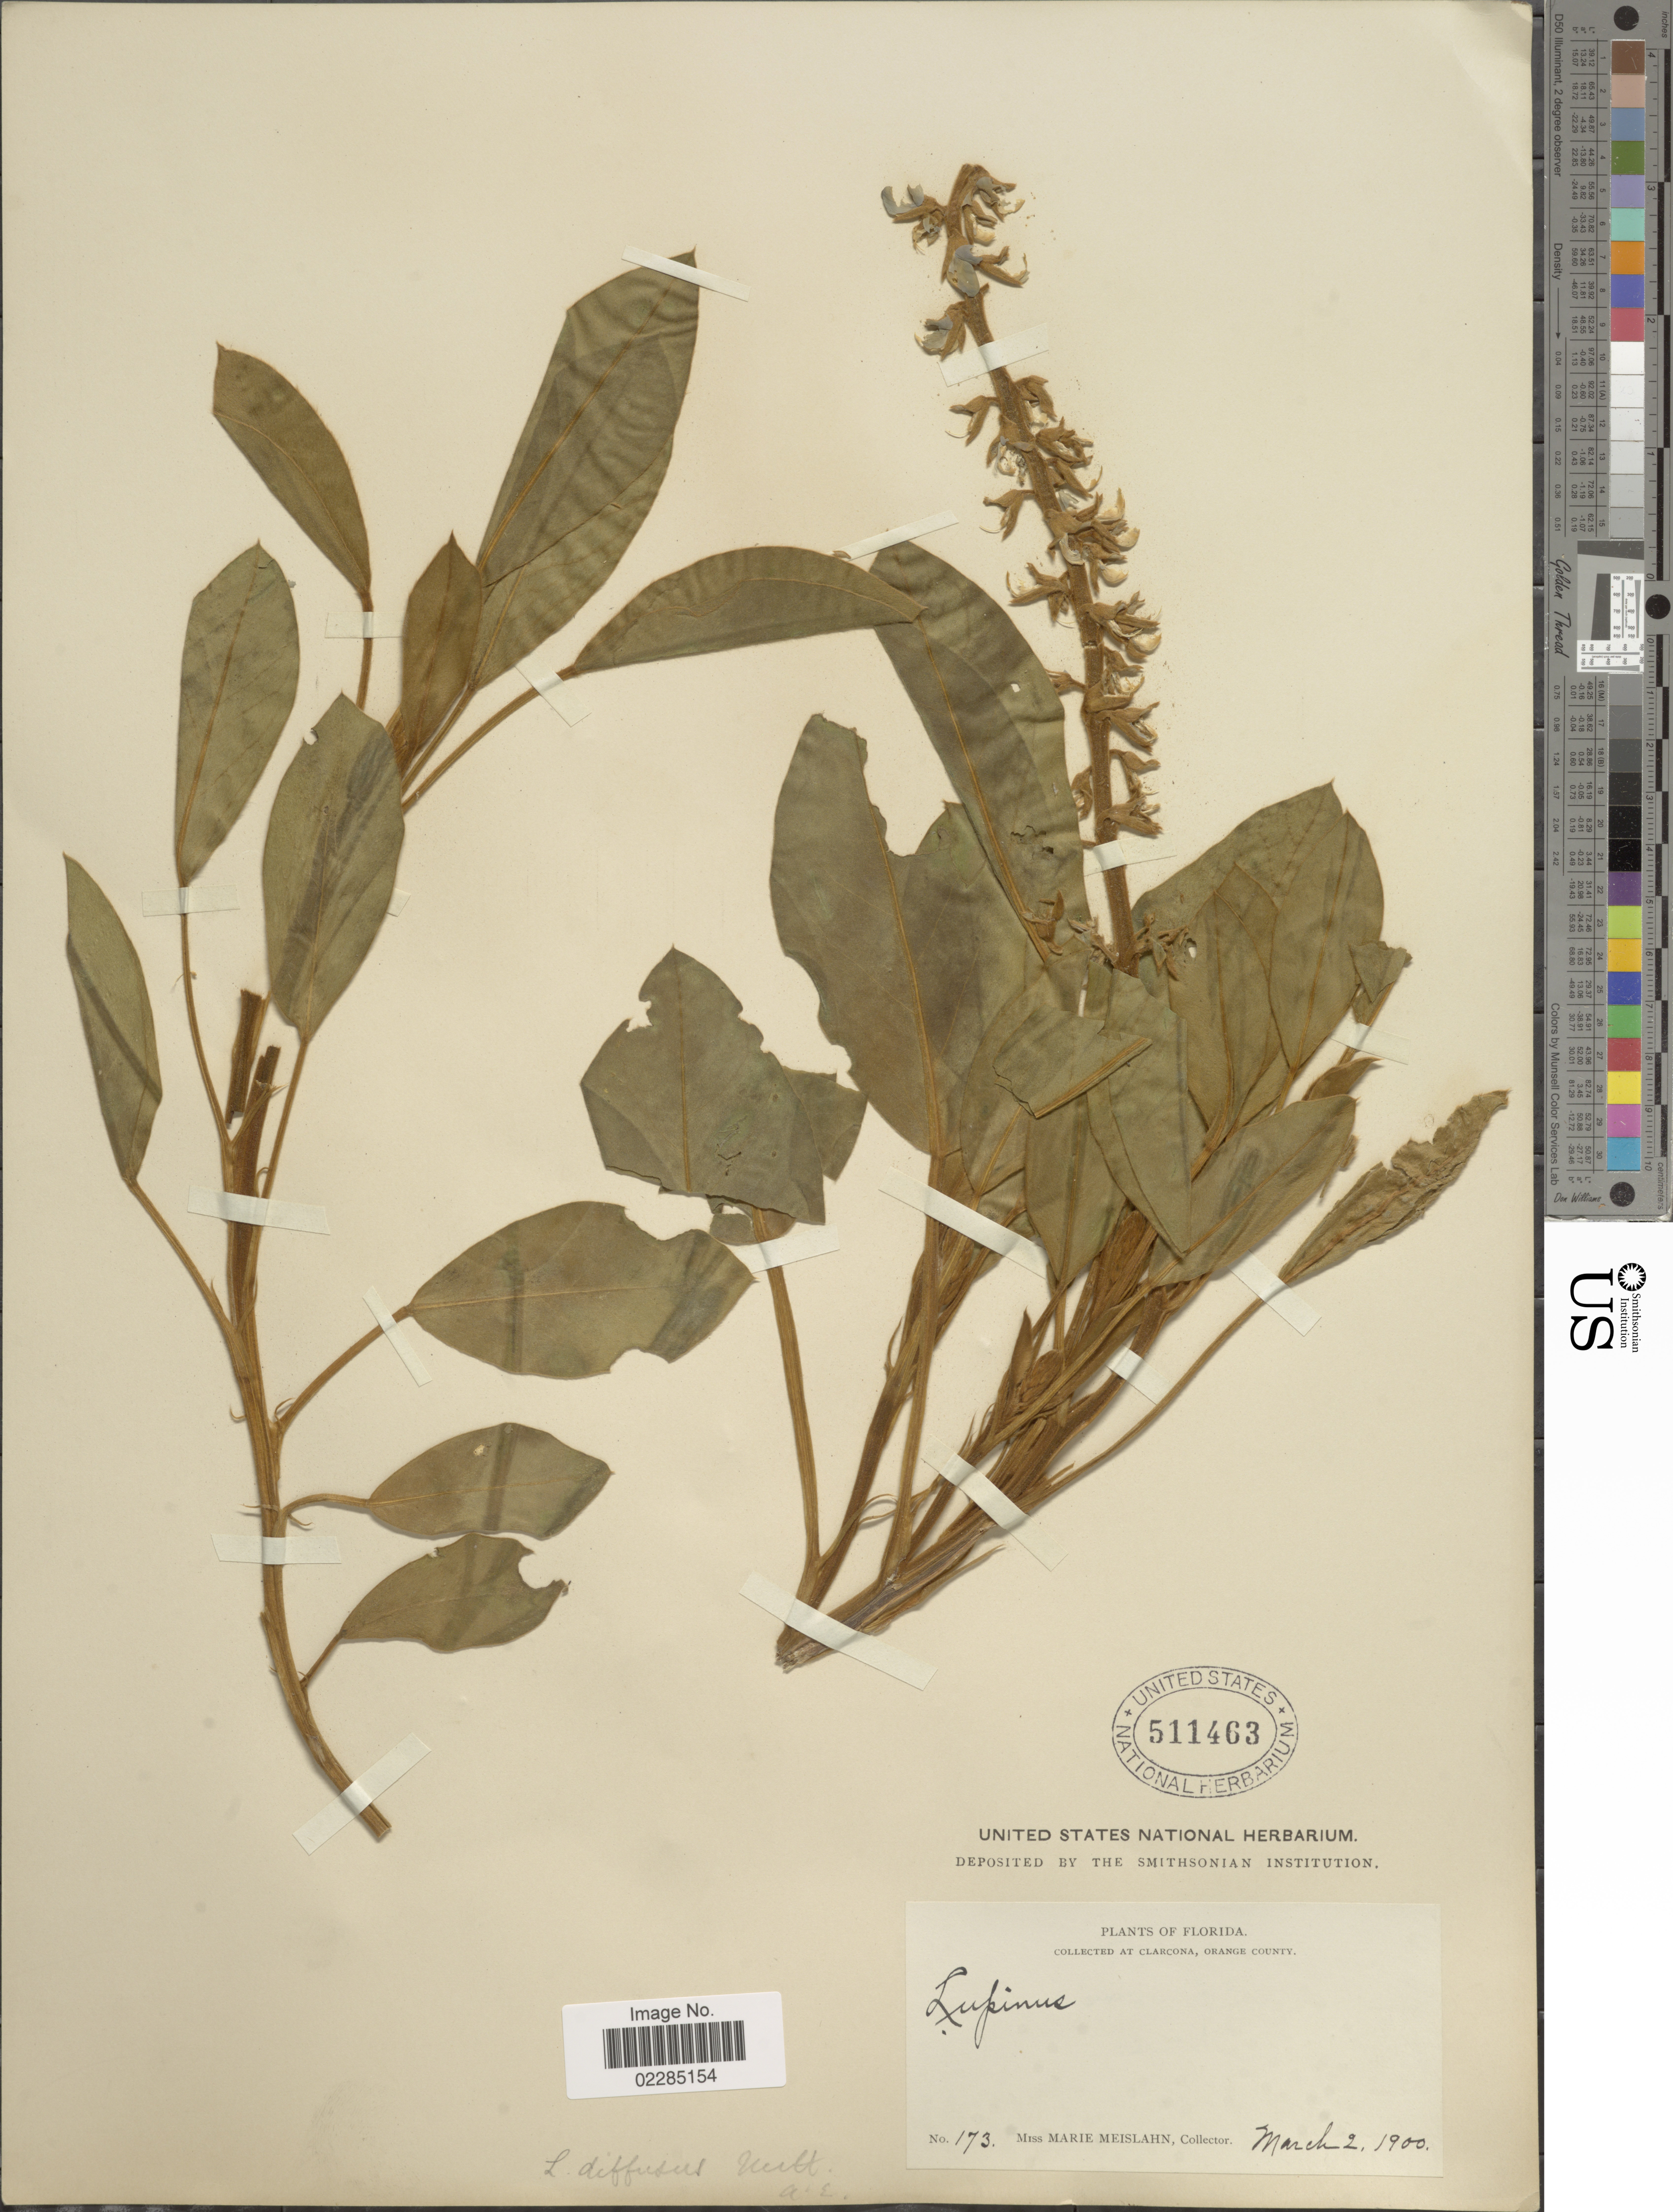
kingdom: Plantae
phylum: Tracheophyta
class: Magnoliopsida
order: Fabales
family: Fabaceae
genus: Lupinus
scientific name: Lupinus diffusus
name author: Nutt.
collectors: M. Meislahn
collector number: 173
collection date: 1900-03-02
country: United States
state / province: Florida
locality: Clarcona, Orange County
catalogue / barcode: US 511463